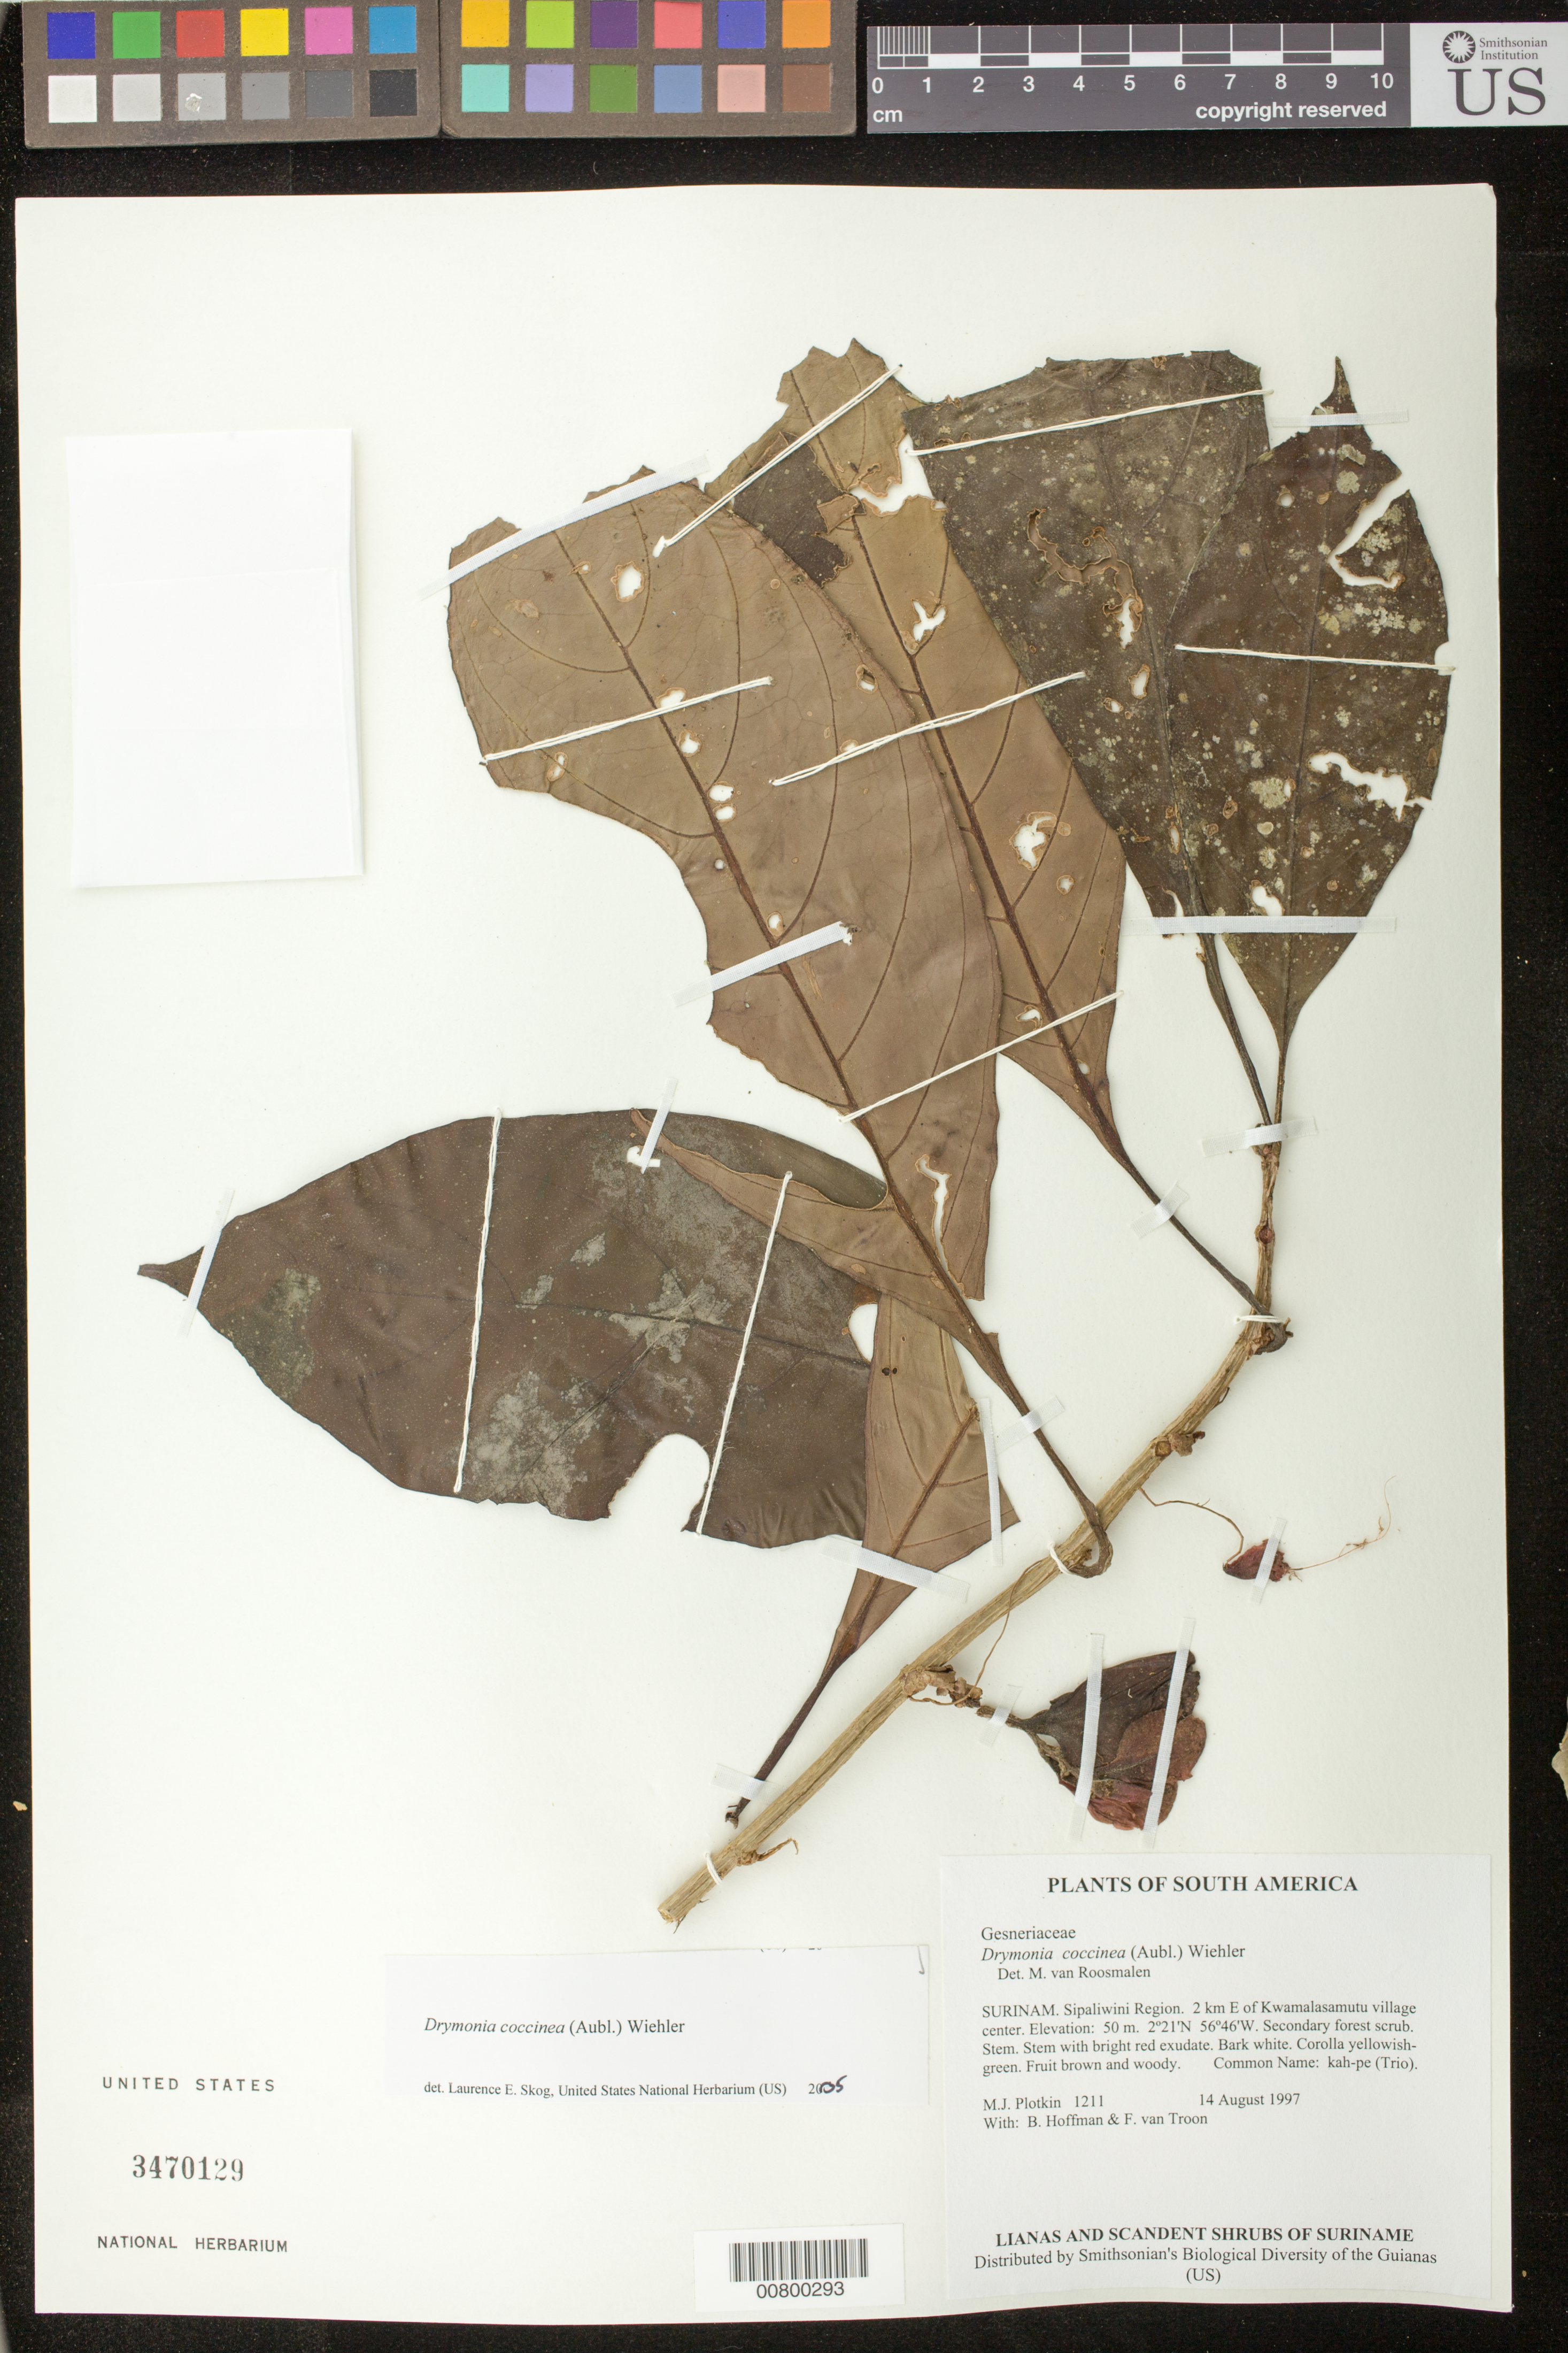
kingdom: Plantae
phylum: Tracheophyta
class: Magnoliopsida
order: Lamiales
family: Gesneriaceae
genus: Drymonia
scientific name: Drymonia coccinea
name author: (Aubl.) Wiehler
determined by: Skog, Laurence E.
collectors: M. Plotkin, B. Hoffman & F. Van Troon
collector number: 1211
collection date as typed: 14 Aug 1997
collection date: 1997-08-14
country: Suriname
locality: Sipaliwini Region. 2 km E of Kwamalasamutu village center.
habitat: Secondary forest scrub.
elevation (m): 50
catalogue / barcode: US 3470129